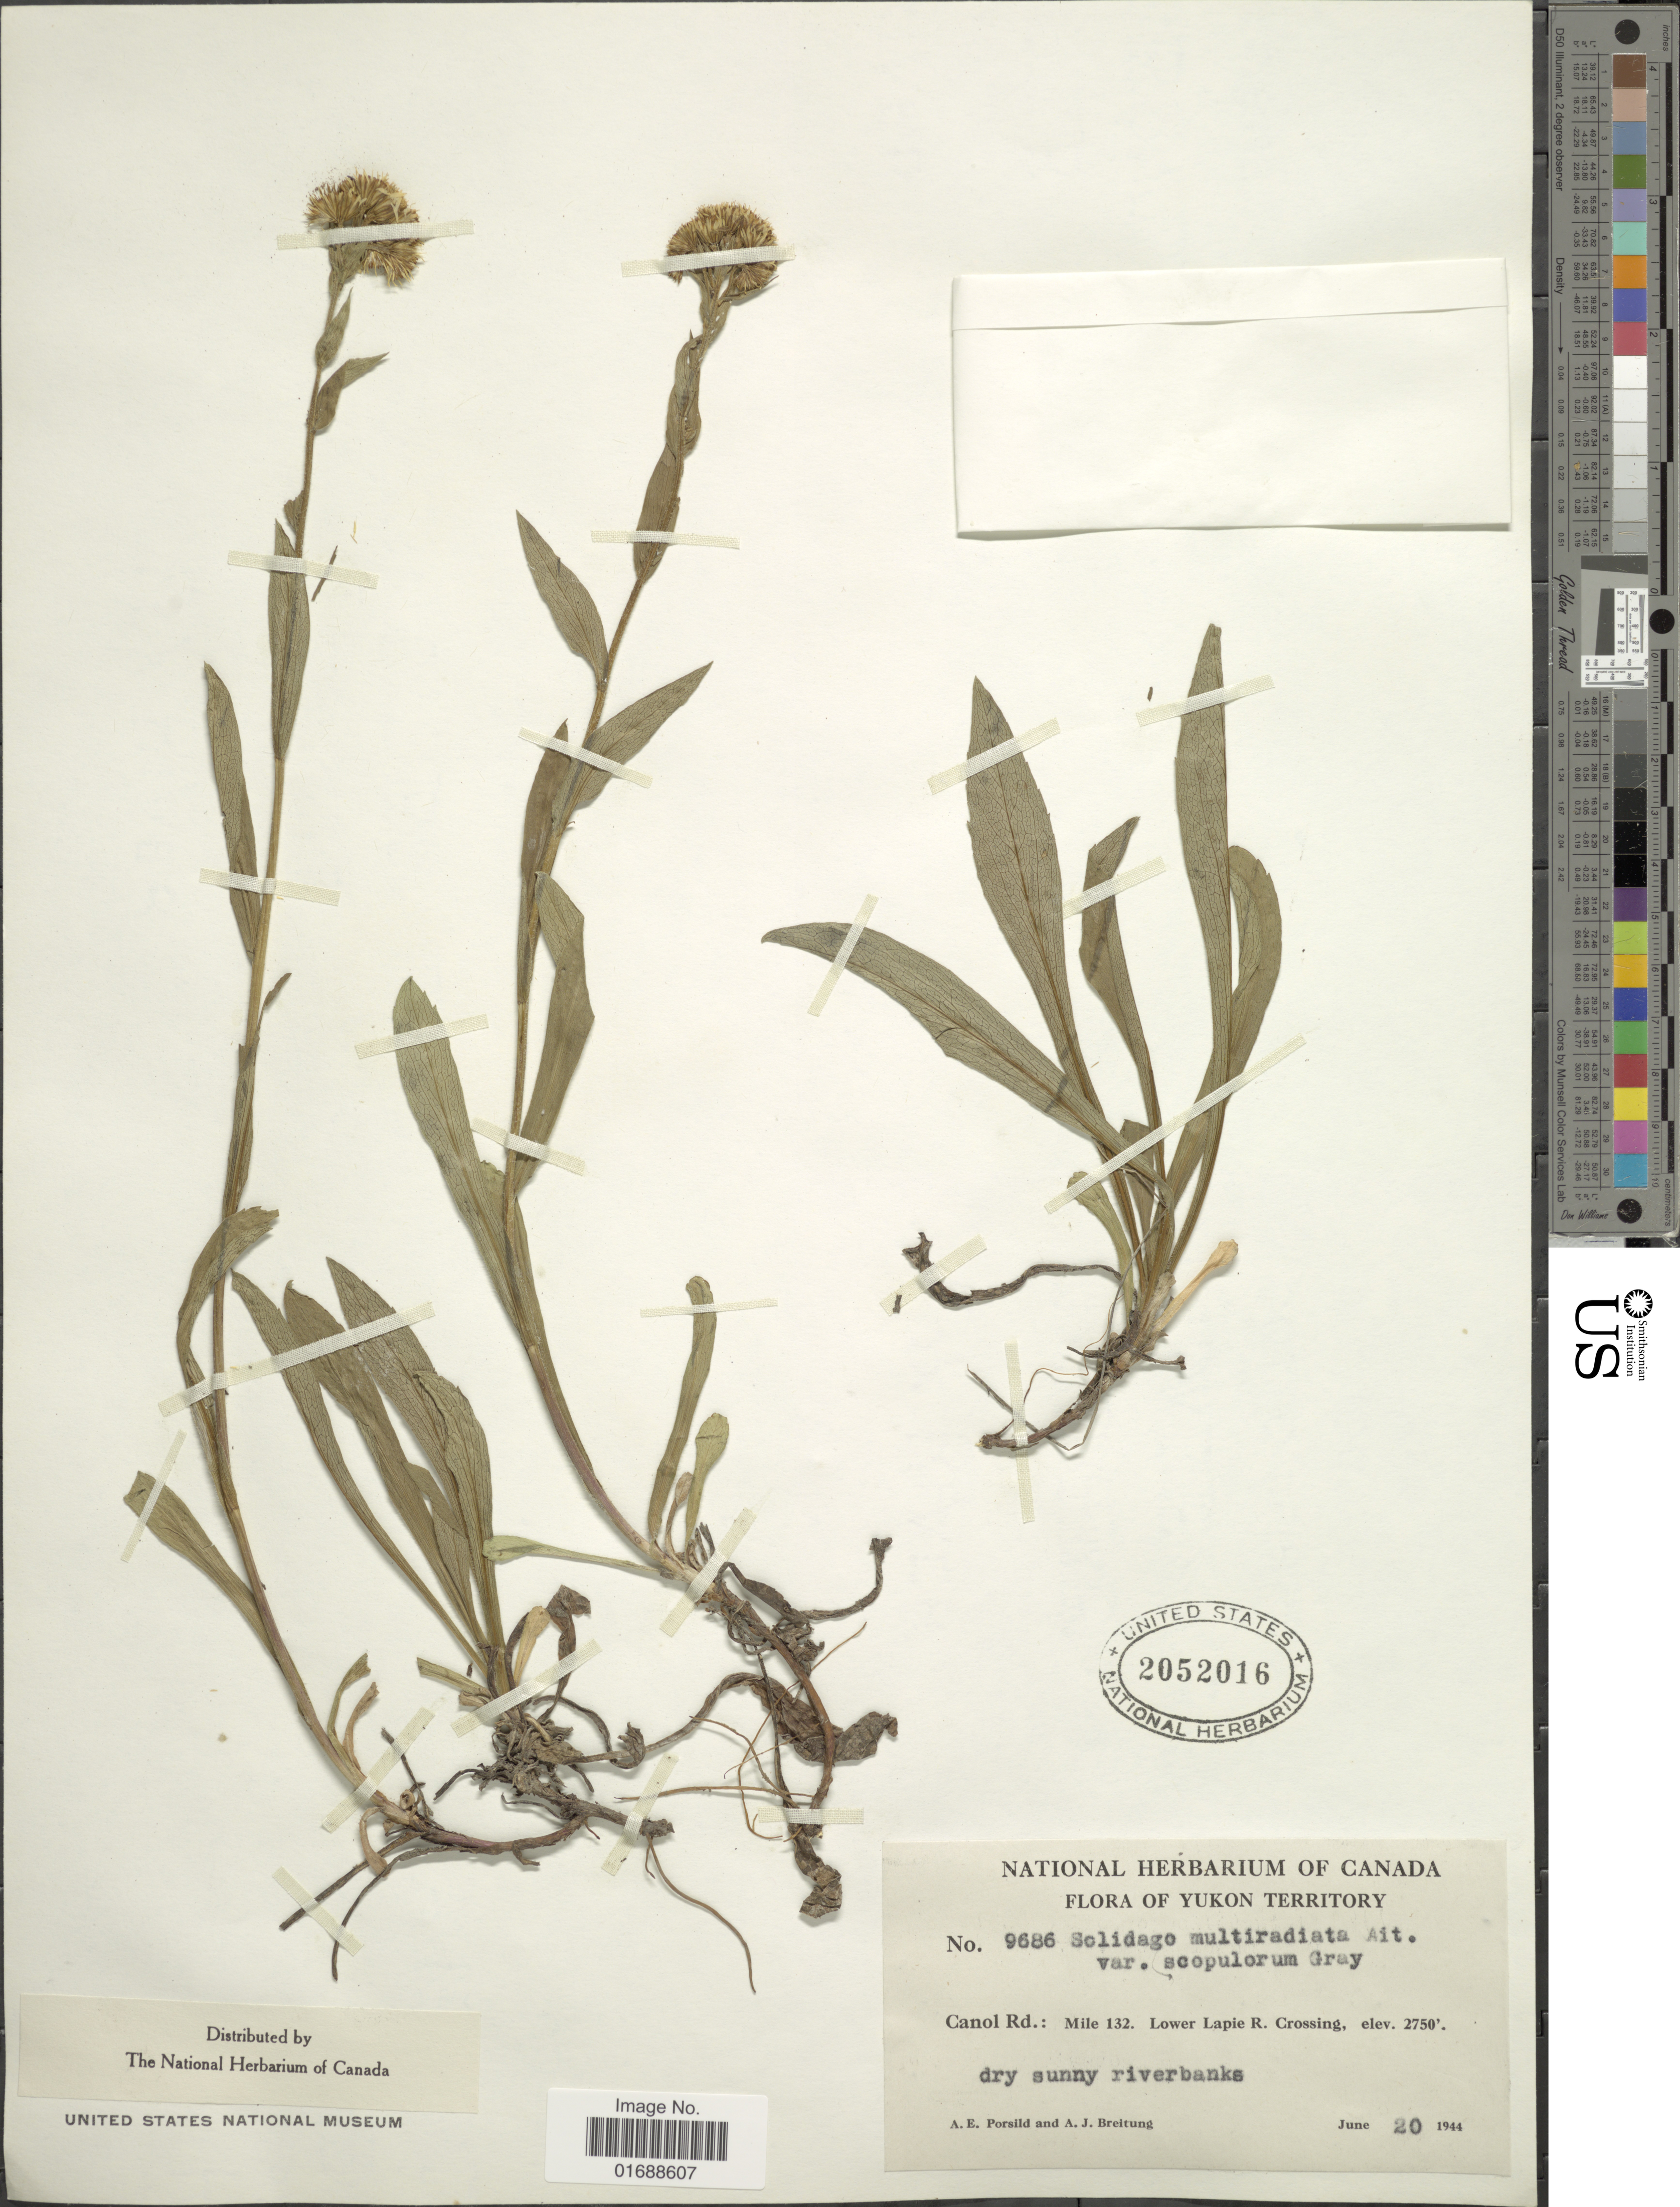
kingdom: Plantae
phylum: Tracheophyta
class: Magnoliopsida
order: Asterales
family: Asteraceae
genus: Solidago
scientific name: Solidago multiradiata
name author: Aiton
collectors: A. E. Porsild & A. Breitung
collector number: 9686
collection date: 1944-06-20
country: Canada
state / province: Yukon Territory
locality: Canol Rd.: Mile 132. Lower Lapie R. Crossing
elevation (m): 838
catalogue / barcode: US 2052016